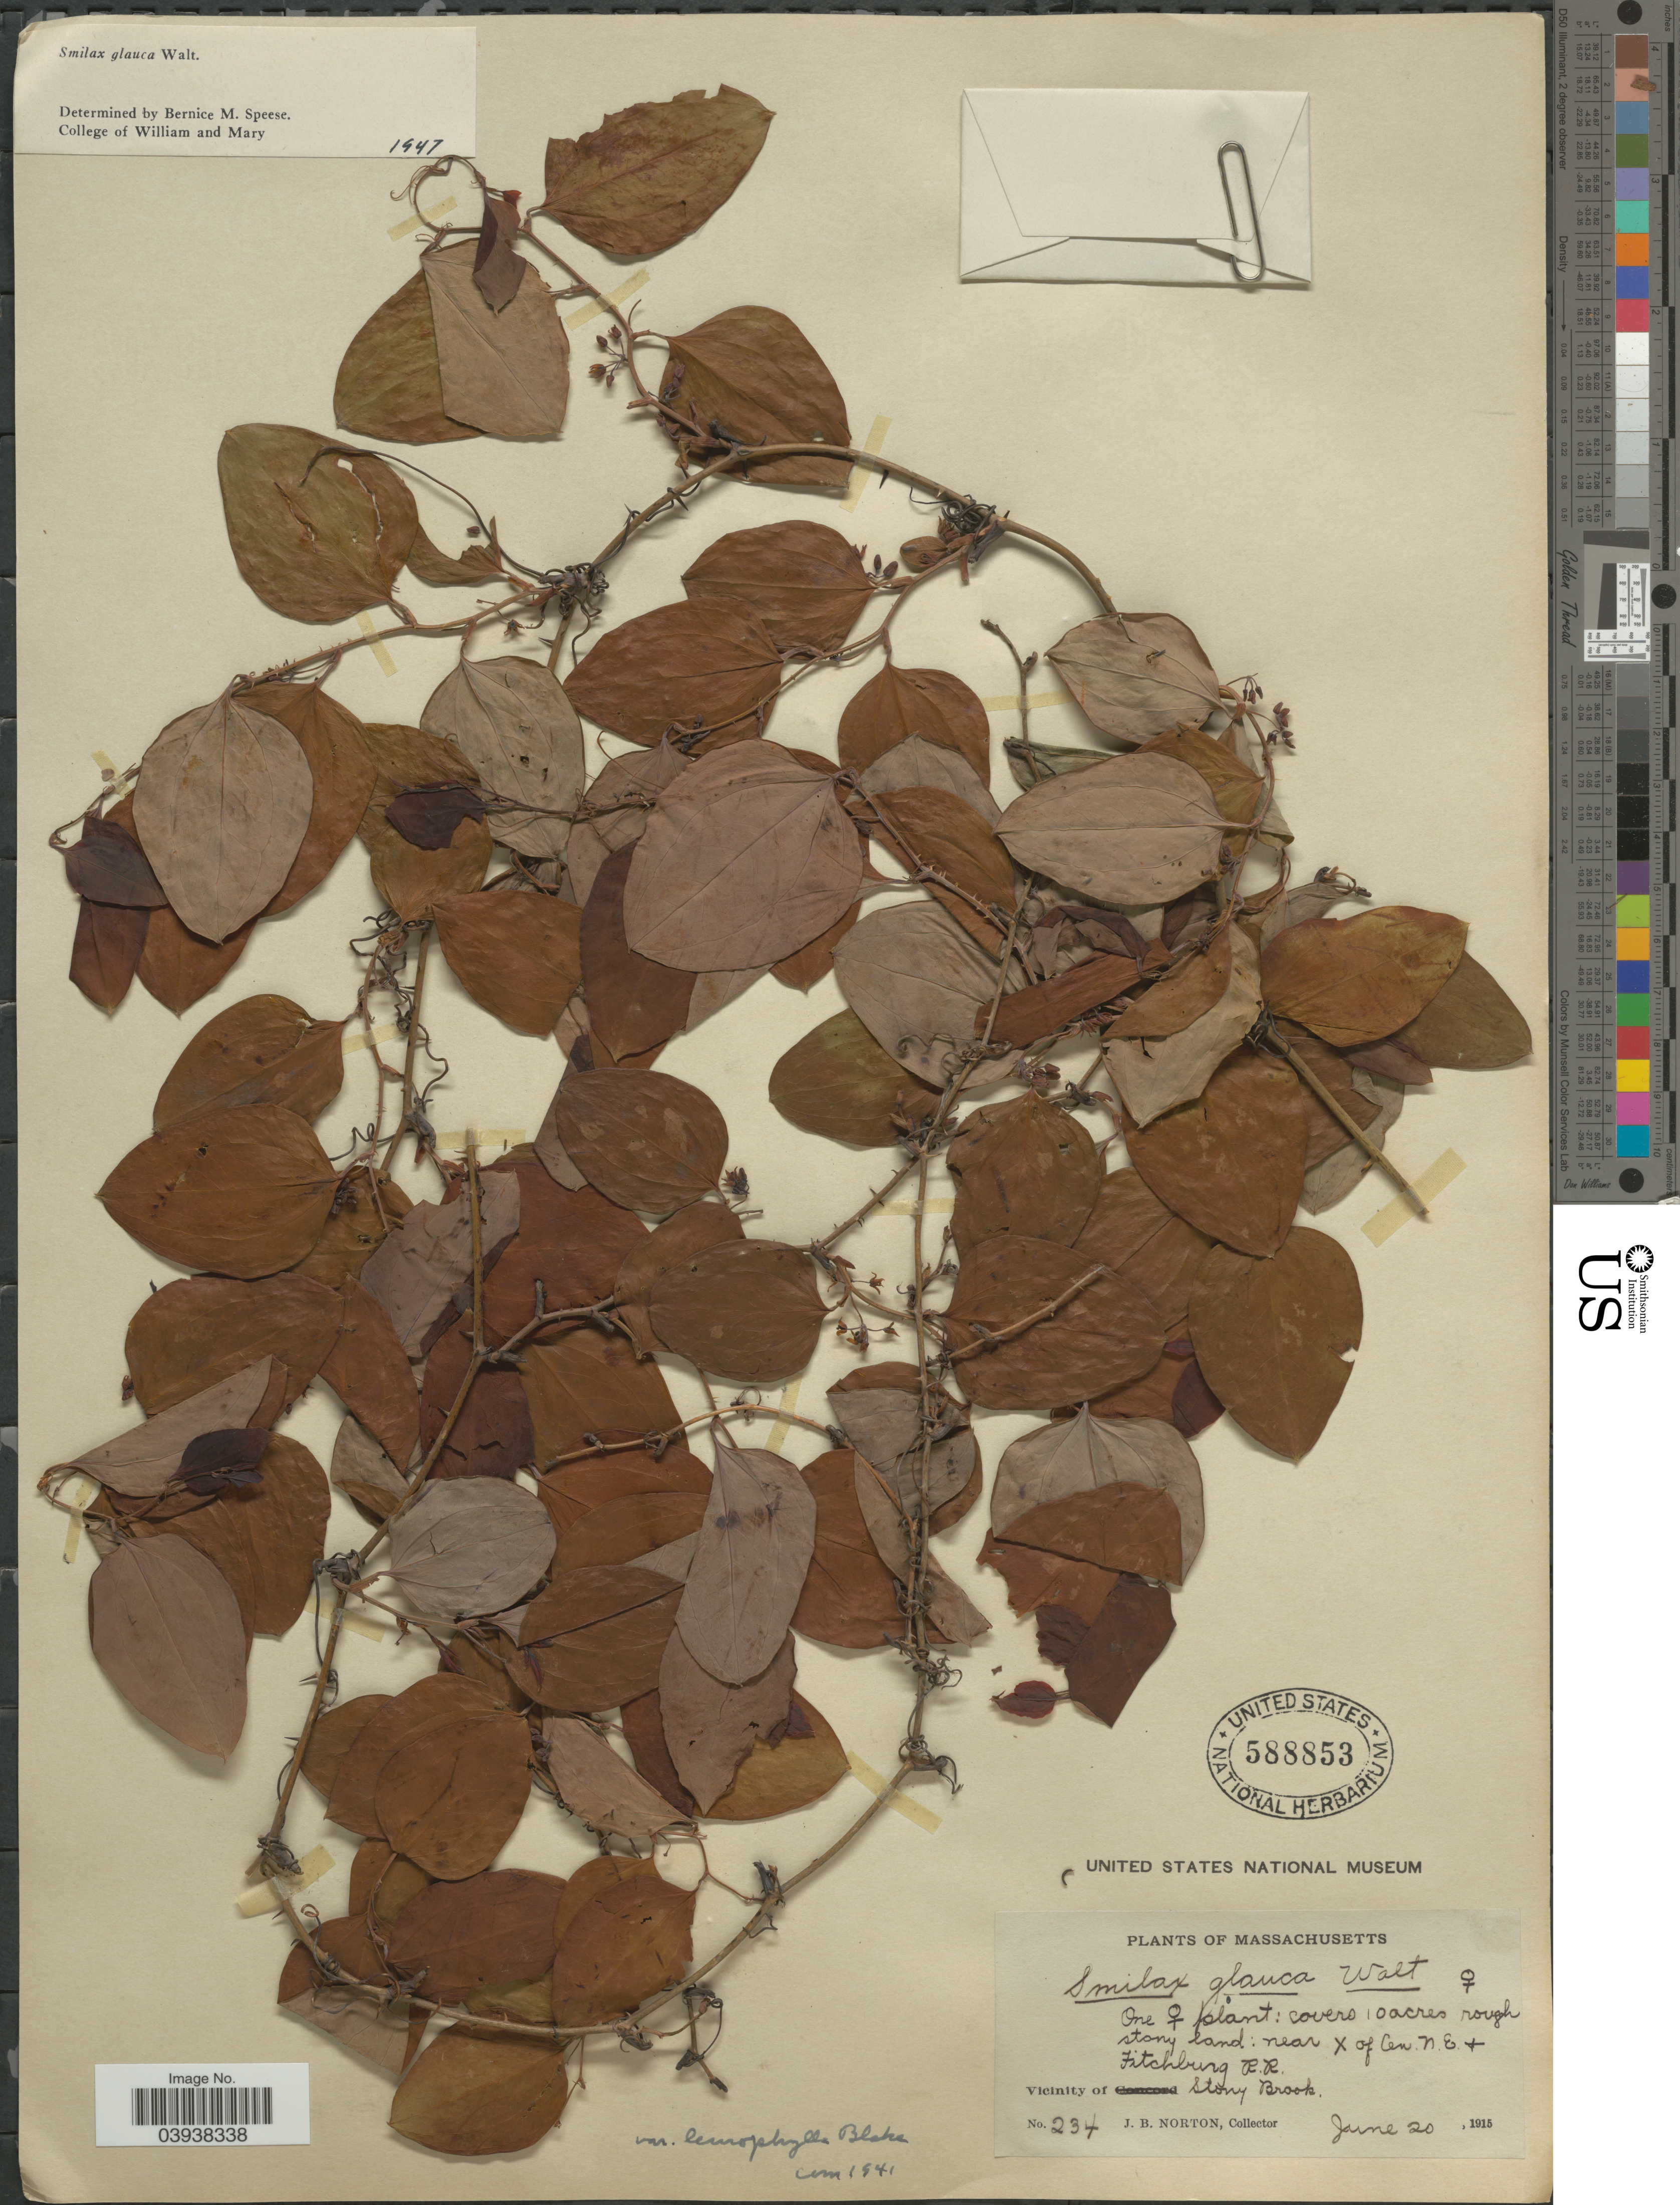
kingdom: Plantae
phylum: Tracheophyta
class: Liliopsida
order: Liliales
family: Smilacaceae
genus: Smilax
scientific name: Smilax glauca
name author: Walter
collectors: J. B. Norton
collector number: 234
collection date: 1915-06-20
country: United States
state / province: Massachusetts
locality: Near [Foreign script] of Cen. N.E. & Fitchburg R. R. Vicinity of Stony Brook.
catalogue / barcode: US 588853